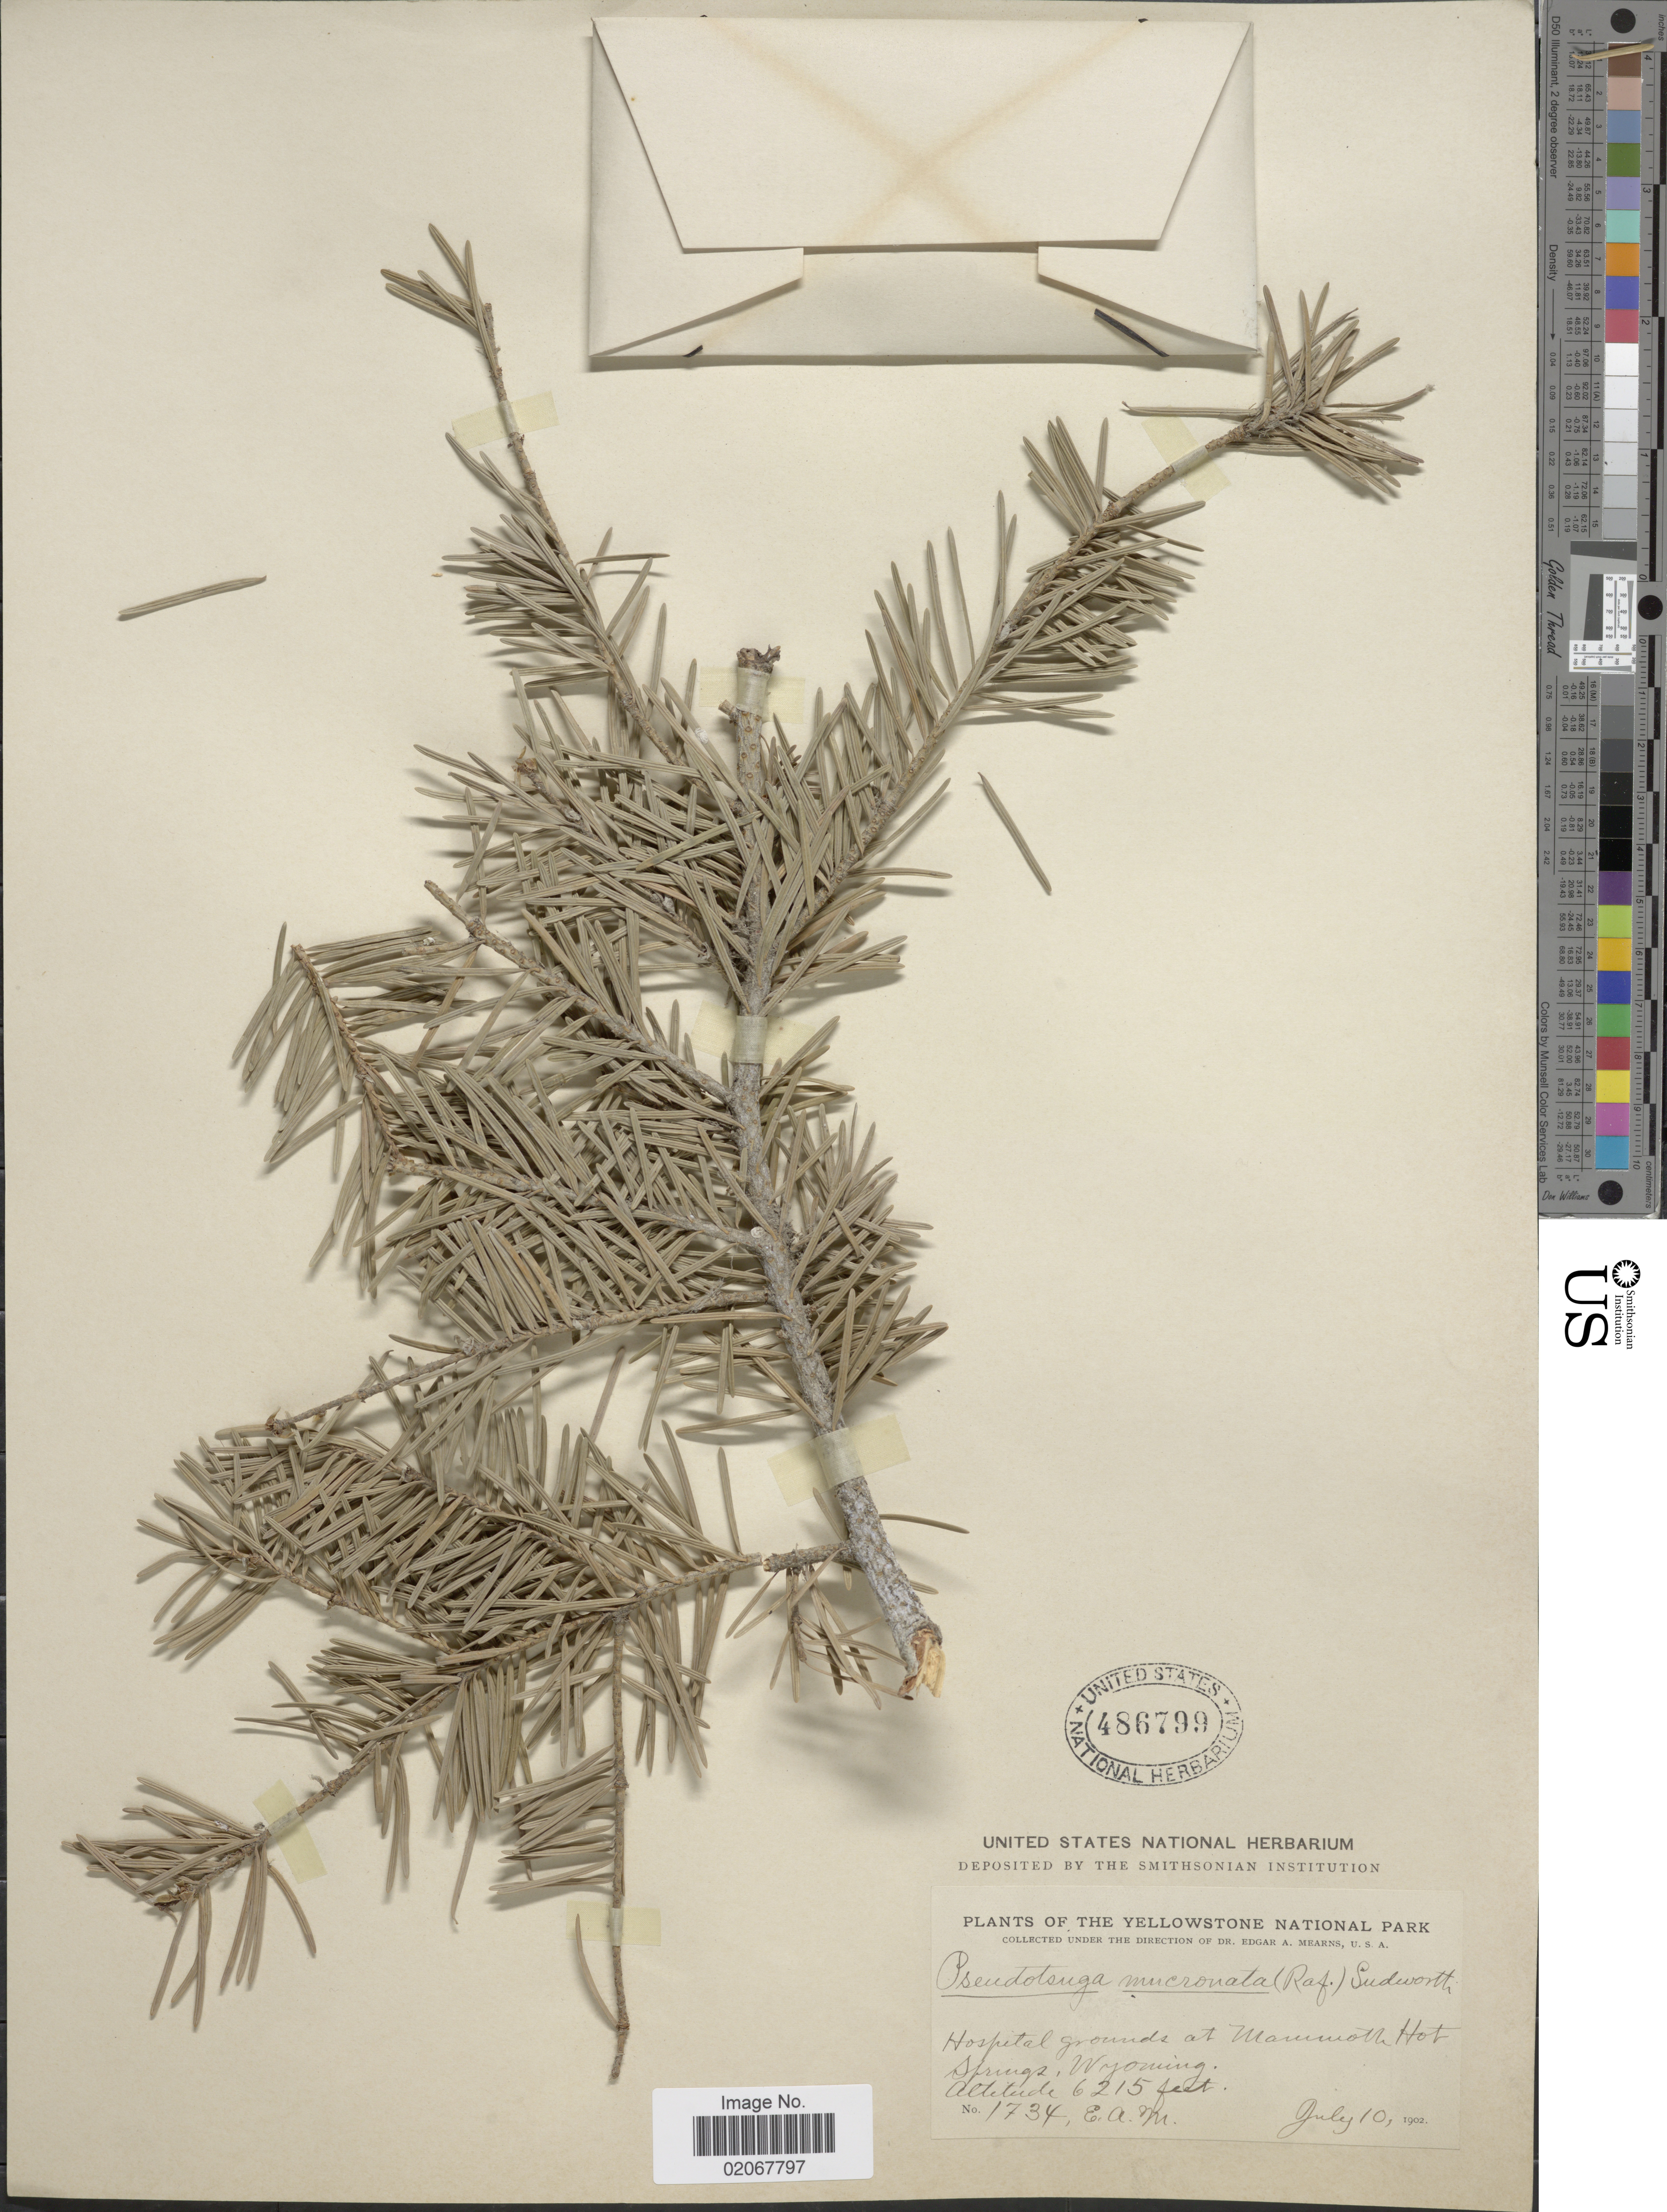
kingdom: Plantae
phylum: Tracheophyta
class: Pinopsida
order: Pinales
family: Pinaceae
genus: Pseudotsuga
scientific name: Pseudotsuga menziesii var. glauca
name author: (Beissn.) Franco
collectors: E. A. Mearns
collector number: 1734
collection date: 1902-07-10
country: United States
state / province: Wyoming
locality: Yellowstone National Park. Hospital grounds at Mammoth Hot Springs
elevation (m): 1894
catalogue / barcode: US 486799